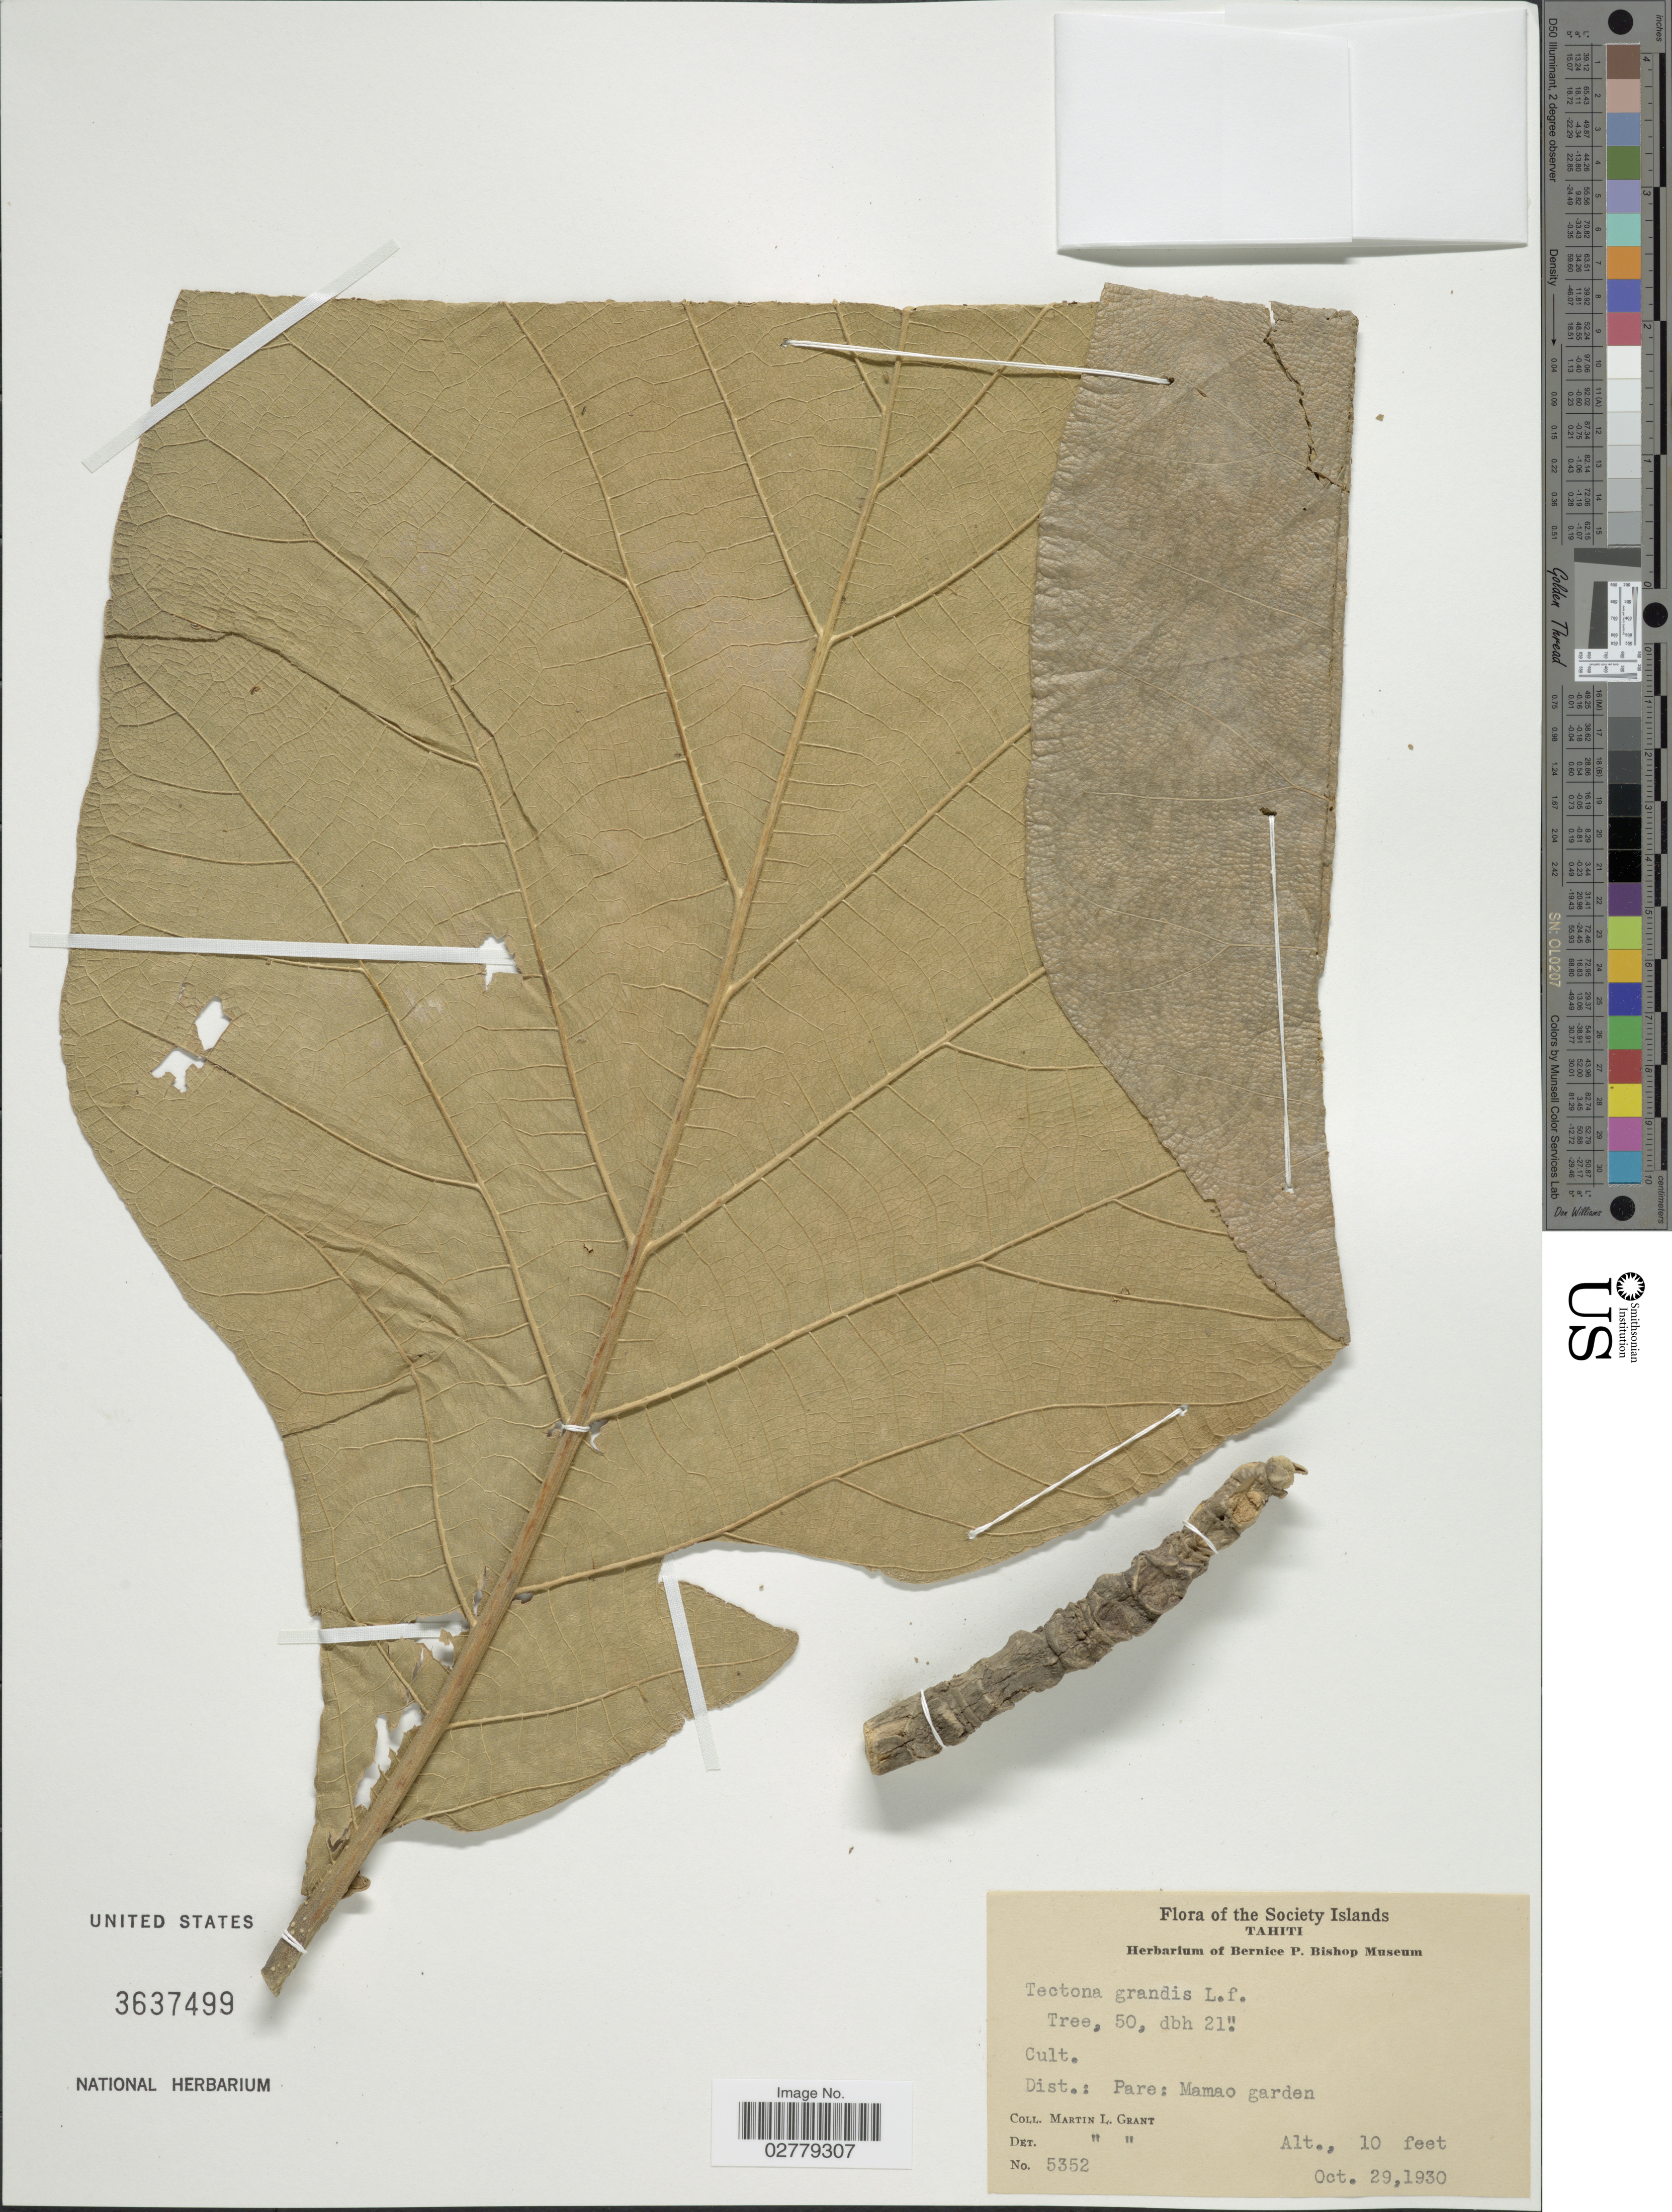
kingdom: Plantae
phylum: Tracheophyta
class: Magnoliopsida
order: Lamiales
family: Lamiaceae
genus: Tectona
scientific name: Tectona grandis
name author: L. f.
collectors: M. L. Grant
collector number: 5352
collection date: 1930-10-29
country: French Polynesia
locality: Society Islands. Tahiti. Dist.: Pare; Mamao garden.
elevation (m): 3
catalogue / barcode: US 3637499